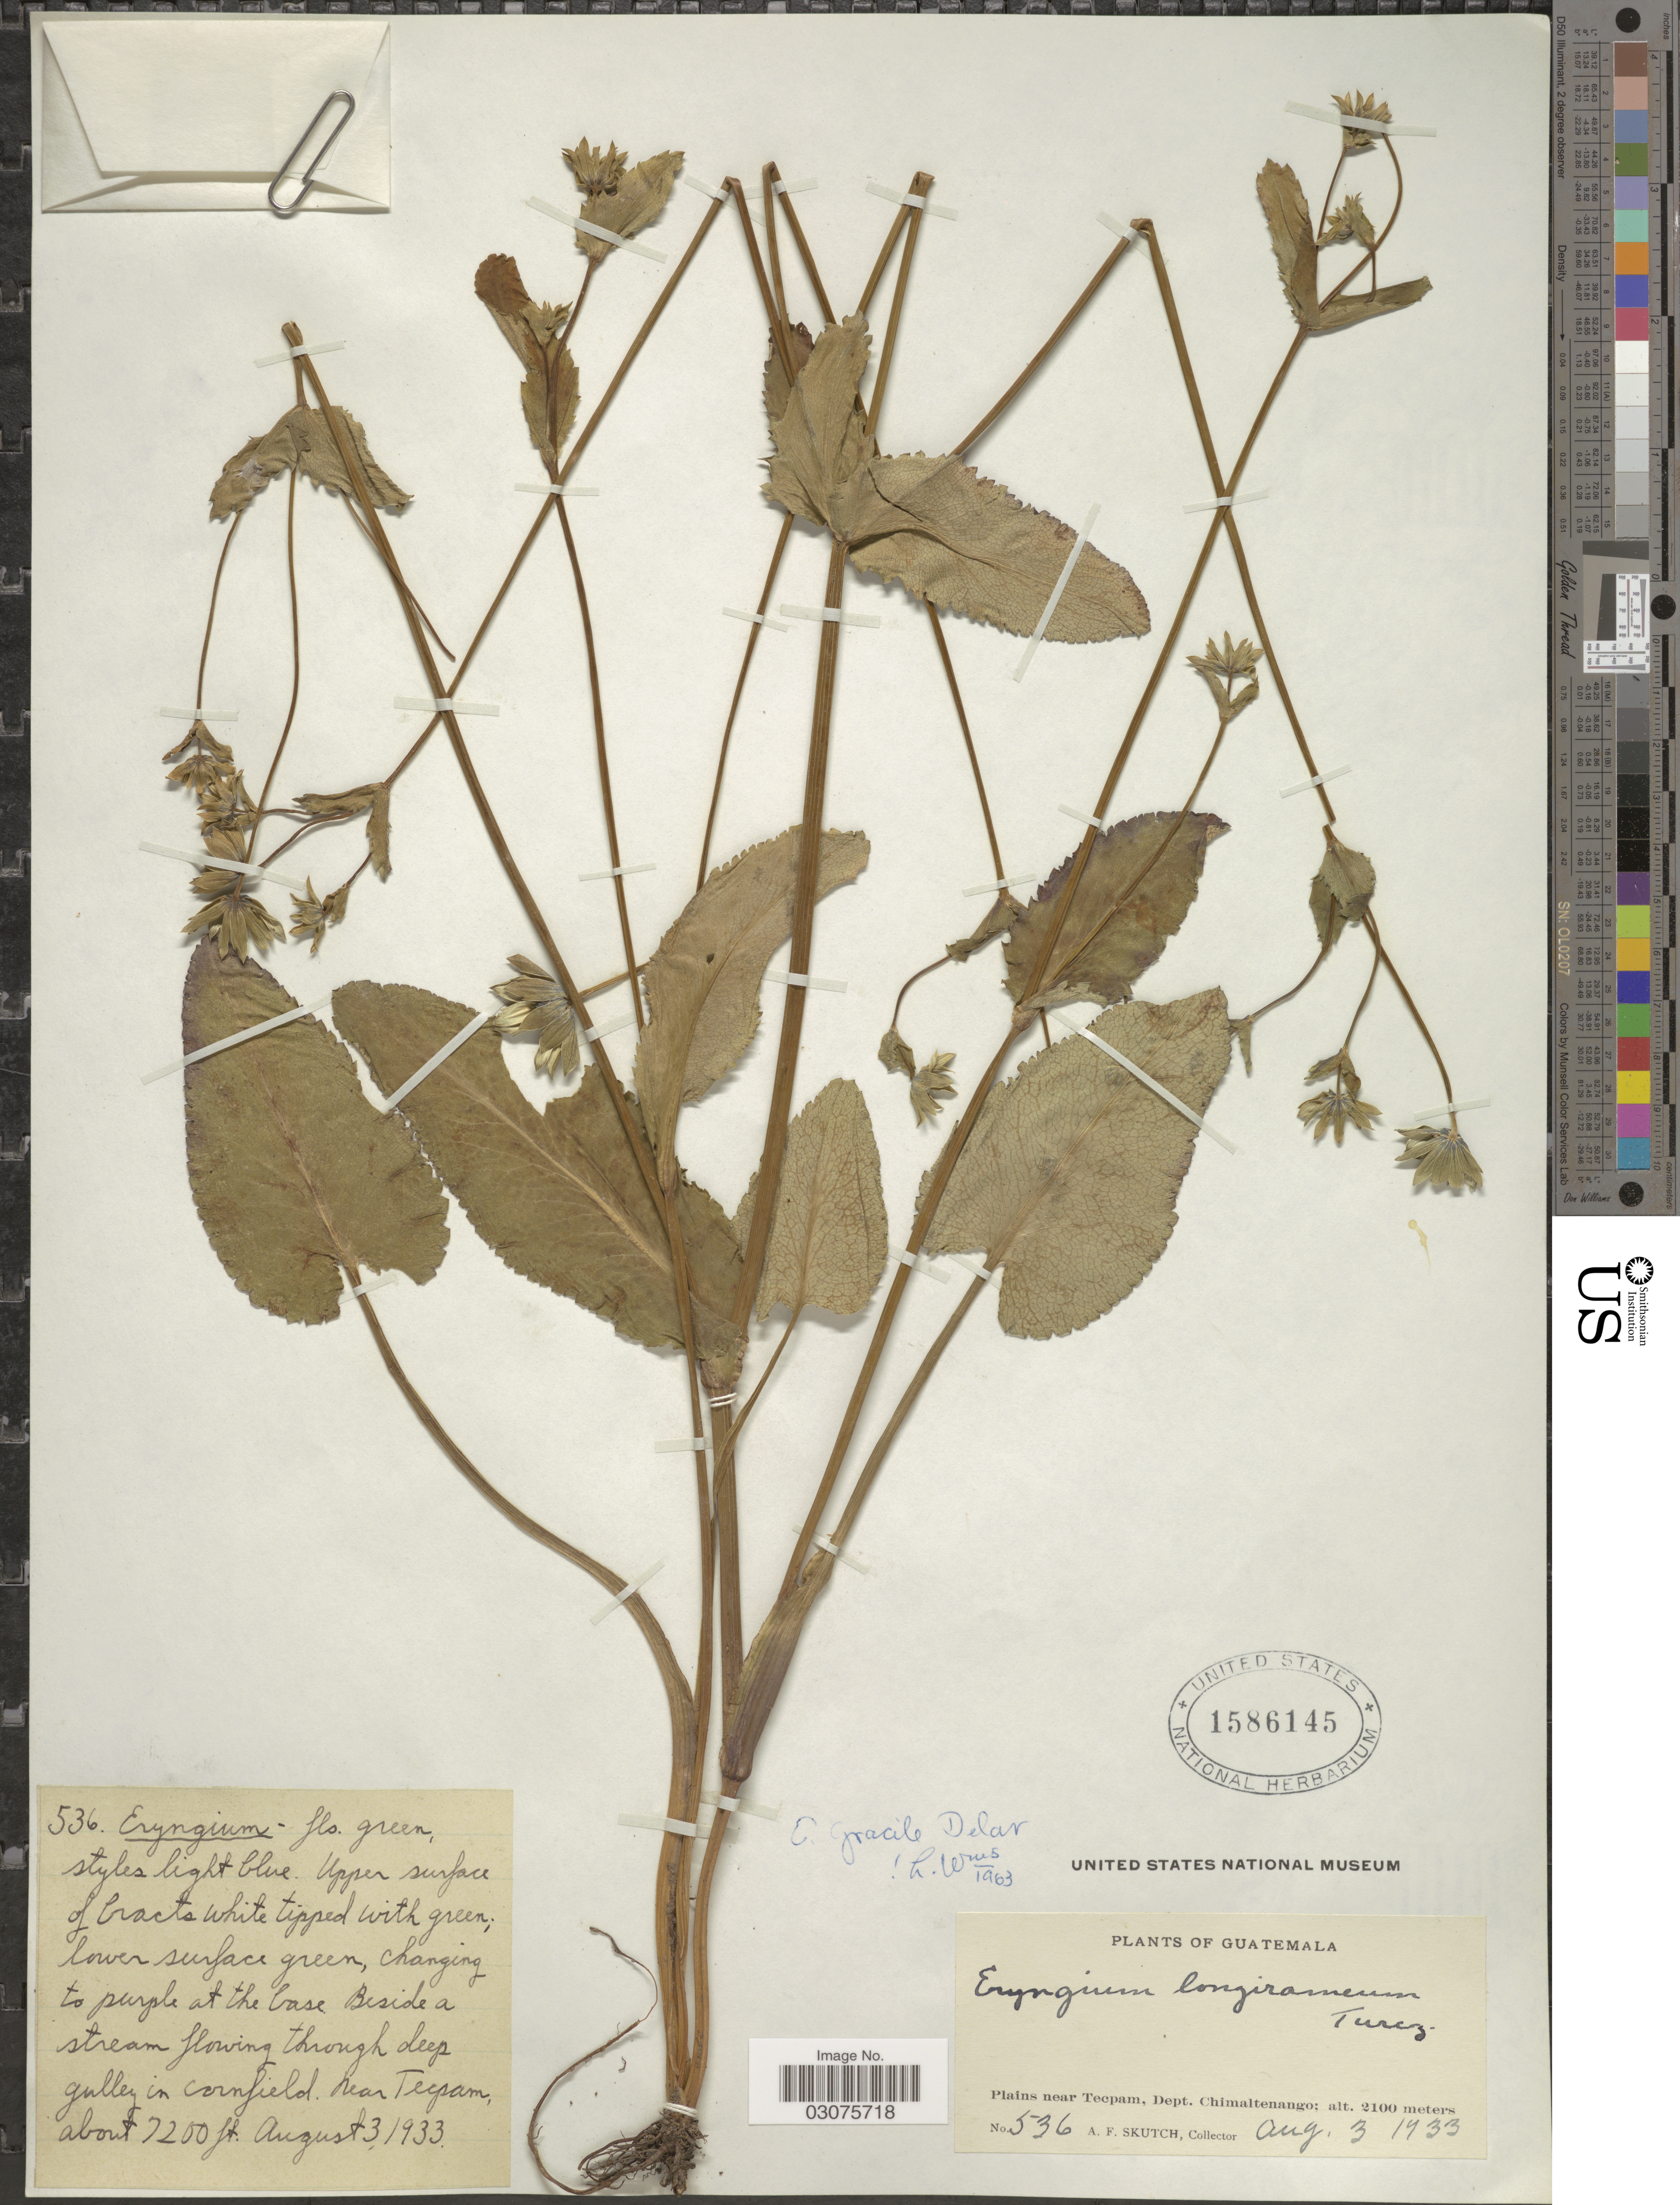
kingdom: Plantae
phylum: Tracheophyta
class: Magnoliopsida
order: Apiales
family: Apiaceae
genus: Eryngium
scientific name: Eryngium gracile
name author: F. Delaroche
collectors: A. F. Skutch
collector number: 536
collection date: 1933-08-03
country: Guatemala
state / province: Chimaltenango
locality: Plains near Tecpam, Dept. Chimaltenango. Beside a stream flowing through deep gulley in cornfield, near Tecpam.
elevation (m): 2195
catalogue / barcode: US 1586145